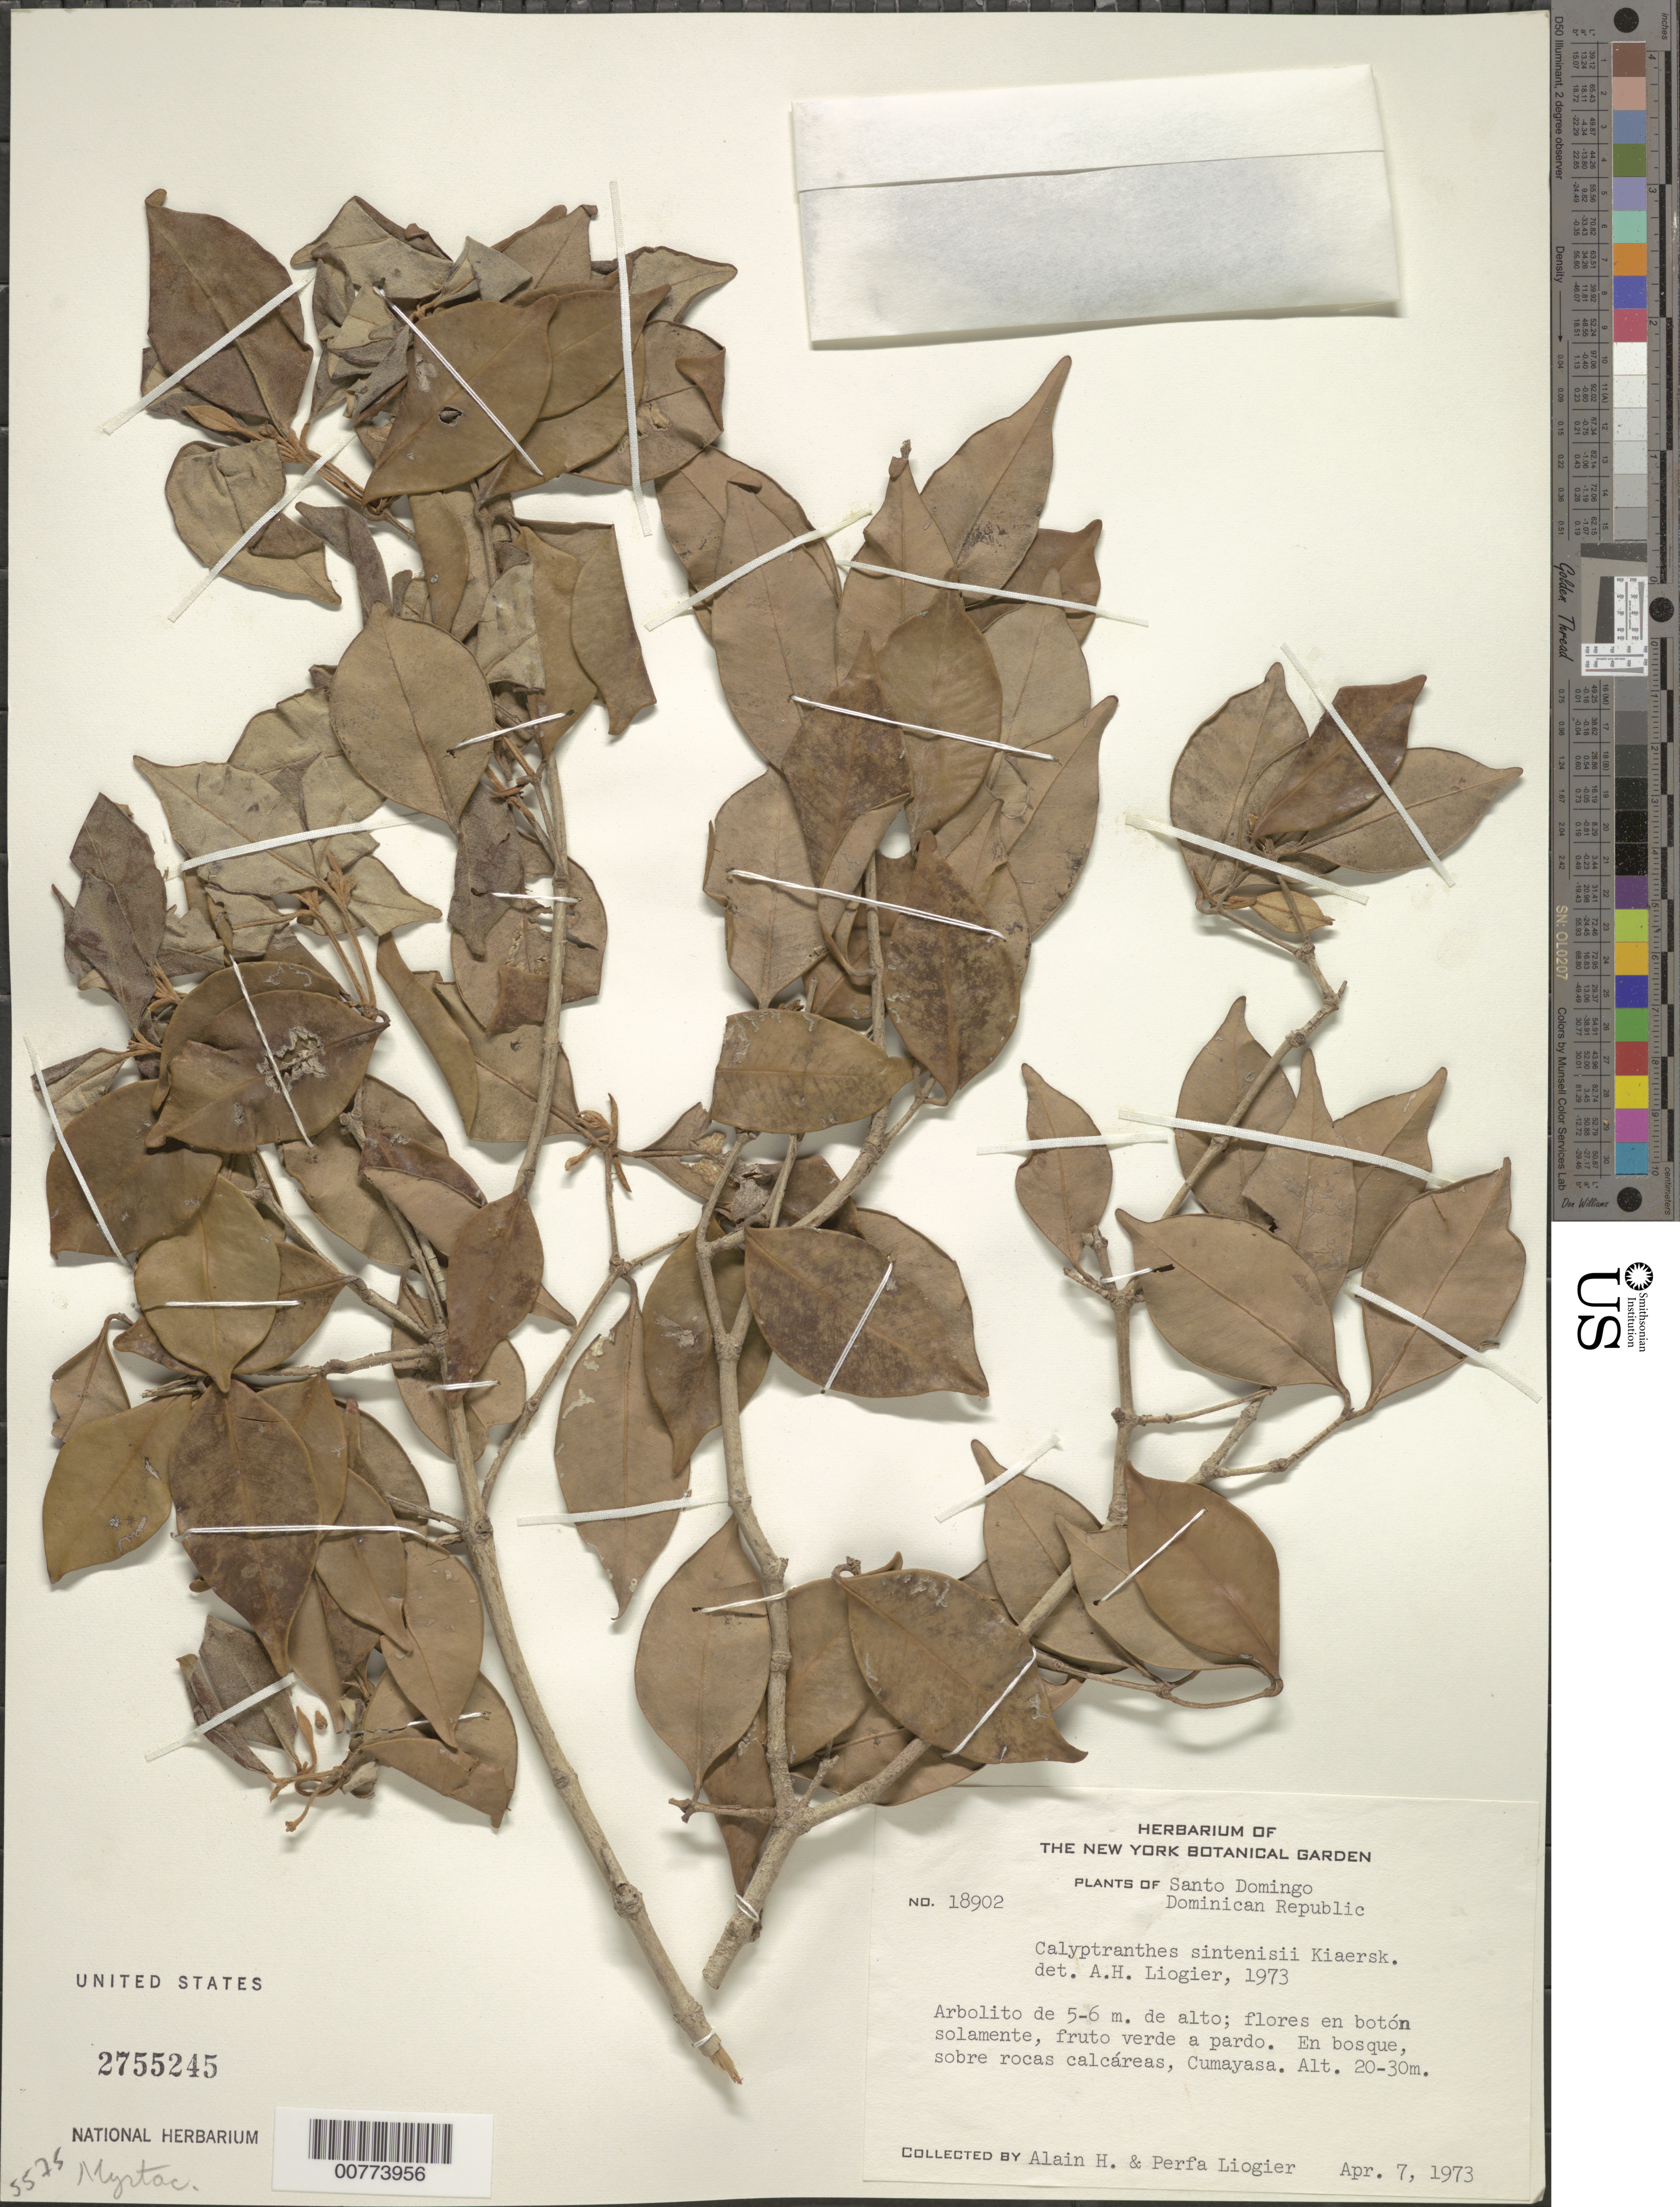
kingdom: Plantae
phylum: Tracheophyta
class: Magnoliopsida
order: Myrtales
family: Myrtaceae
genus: Myrcia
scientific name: Myrcia neosintenisii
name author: K. Campbell & Peguero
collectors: A. H. Liogier & M. P. Liogier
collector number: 18902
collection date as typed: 07 Apr 1973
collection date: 1973-04-07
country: Dominican Republic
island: Hispaniola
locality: Cumayasa.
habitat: In forest over limestone rocks.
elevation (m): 20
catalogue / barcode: US 2755245